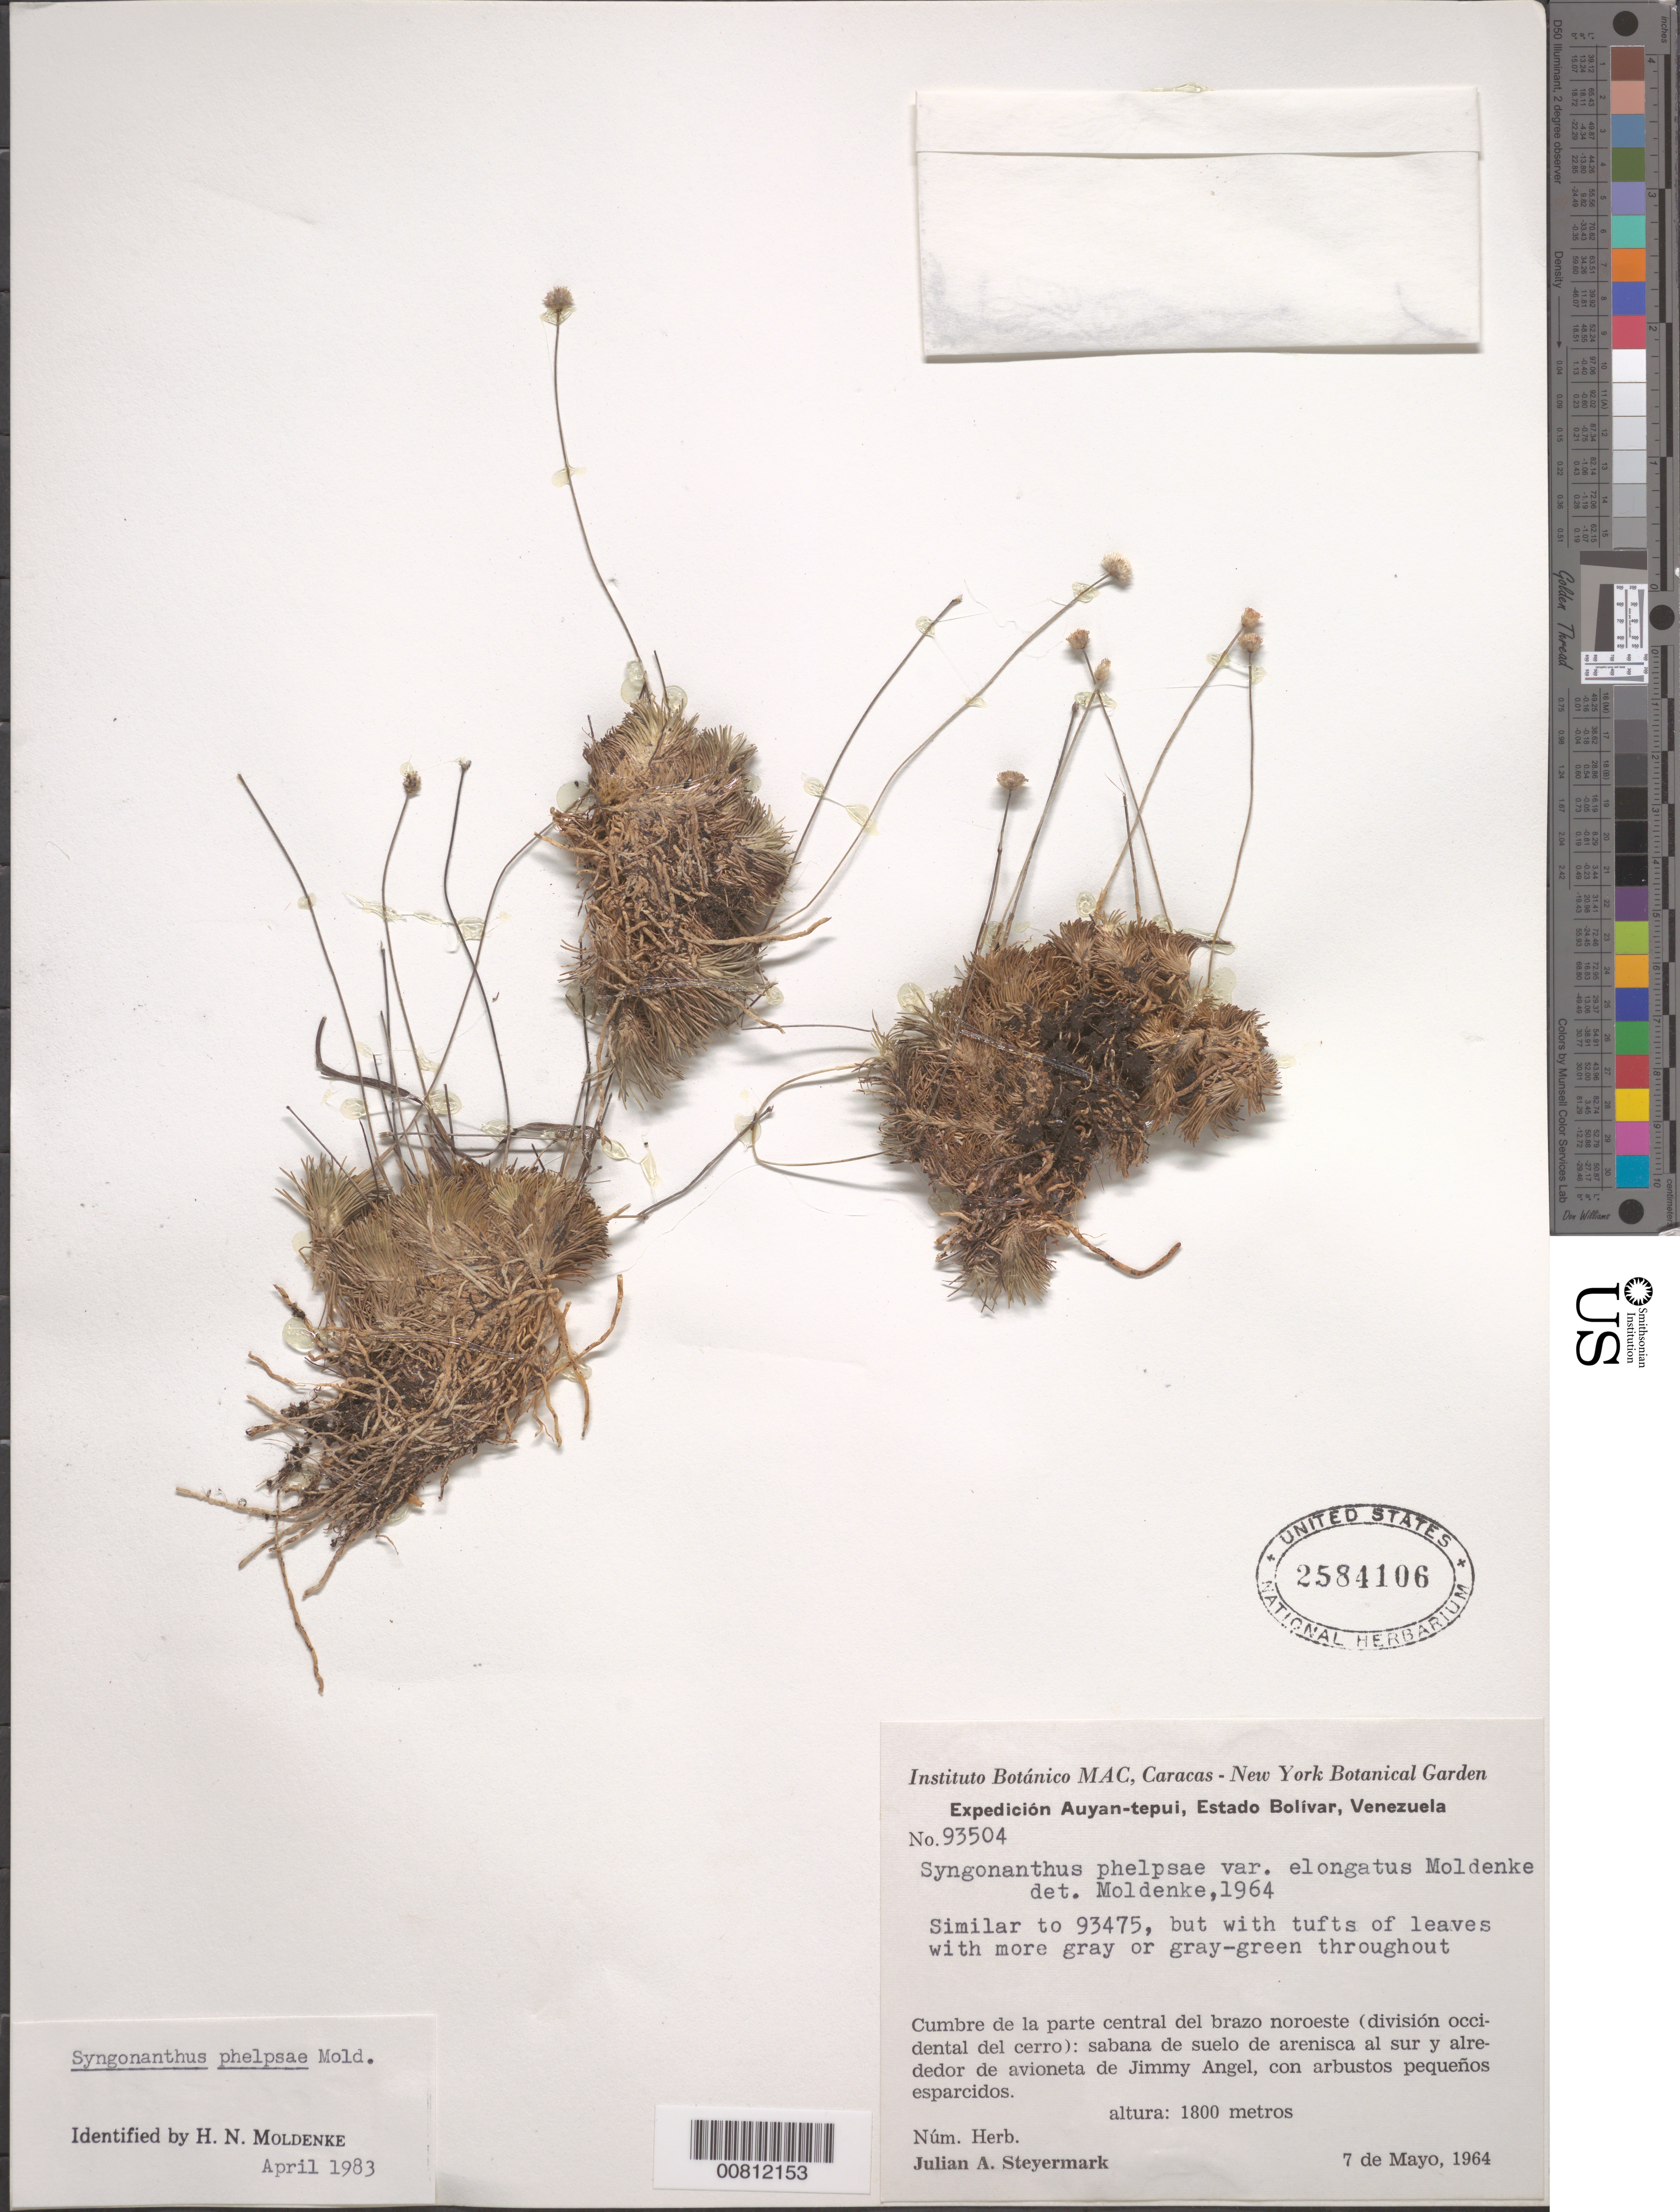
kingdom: Plantae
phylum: Tracheophyta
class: Liliopsida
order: Poales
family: Eriocaulaceae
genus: Syngonanthus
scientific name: Syngonanthus phelpsiae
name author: Moldenke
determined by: Moldenke, H. N.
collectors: J. Steyermark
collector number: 93504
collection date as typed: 7-May-64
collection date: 1964-05-07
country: Venezuela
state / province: Bolívar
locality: Auyan-tepuí, cumbre de la parte central del brazo noroeste (div. occidental del cerro), al sur de avioneta de Jimmy Angel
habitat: Sabana de suelo de arenisca con arbustos pequeñs esparcidos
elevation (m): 1800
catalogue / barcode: US 2584106